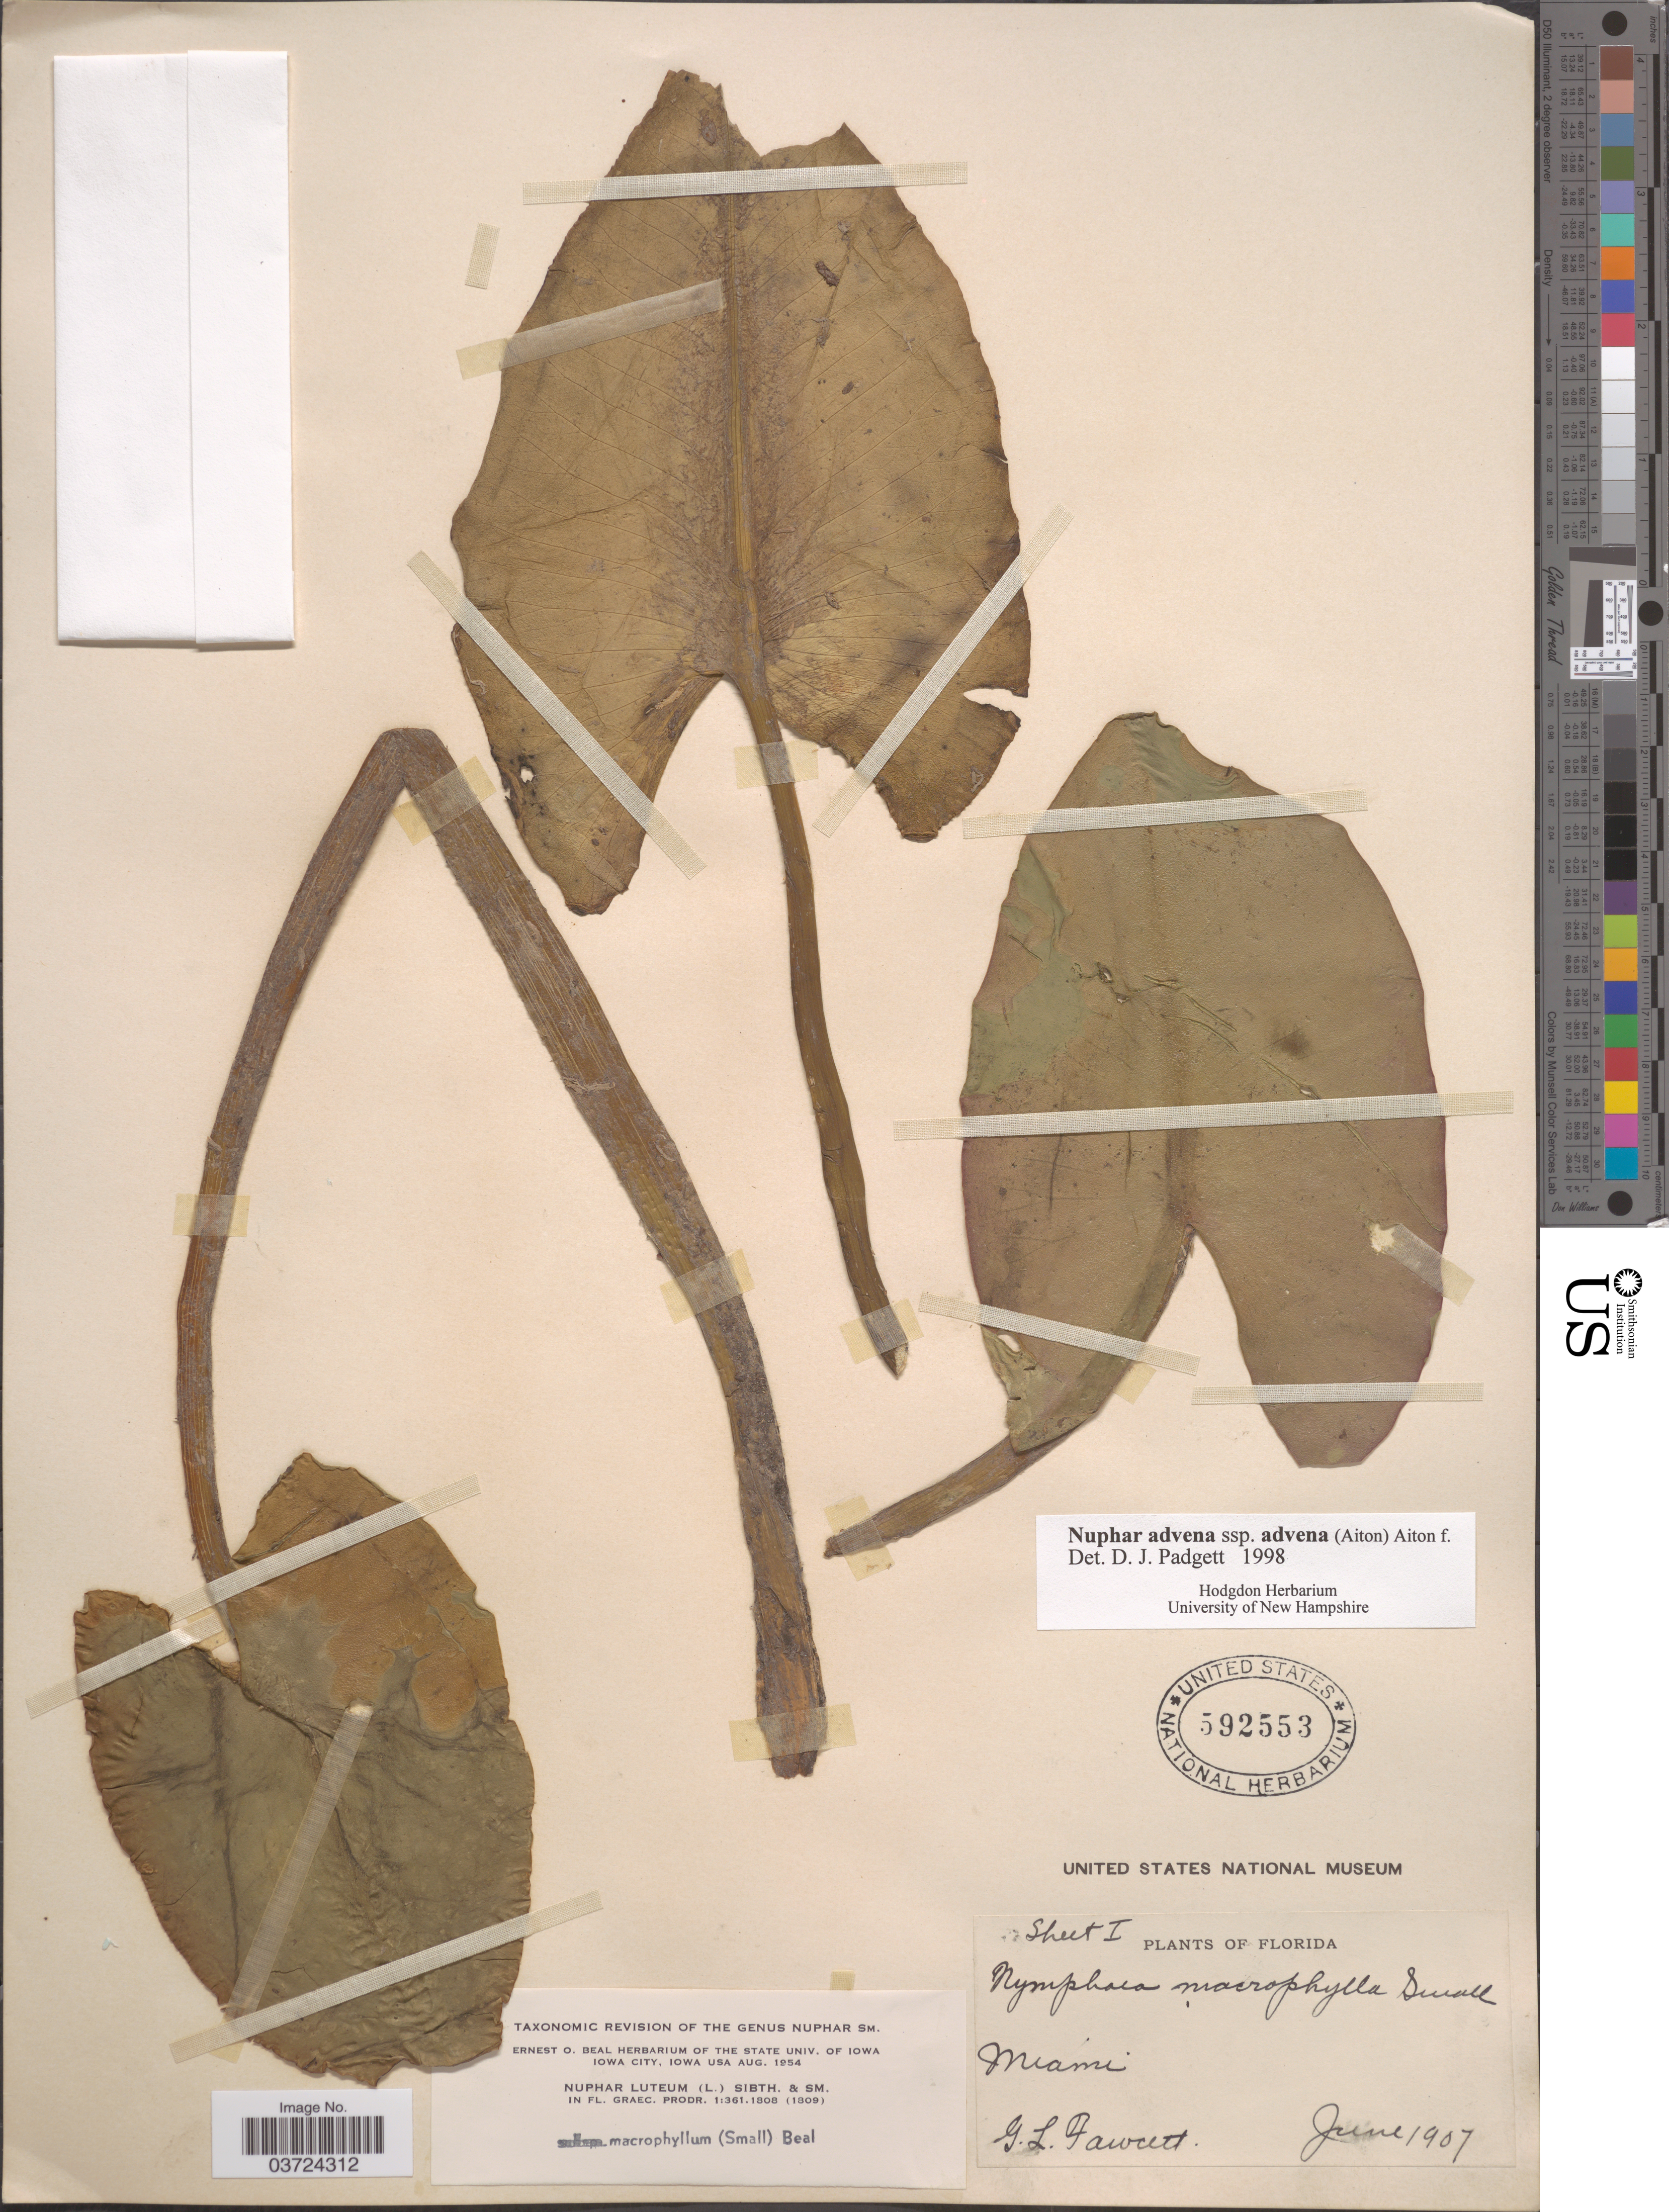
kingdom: Plantae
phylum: Tracheophyta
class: Magnoliopsida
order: Nymphaeales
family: Nymphaeaceae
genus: Nuphar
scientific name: Nuphar advena subsp. advena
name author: (Aiton) W.T. Aiton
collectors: G. Fawcett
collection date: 1907-06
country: United States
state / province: Florida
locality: Miami.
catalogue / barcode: US 592553